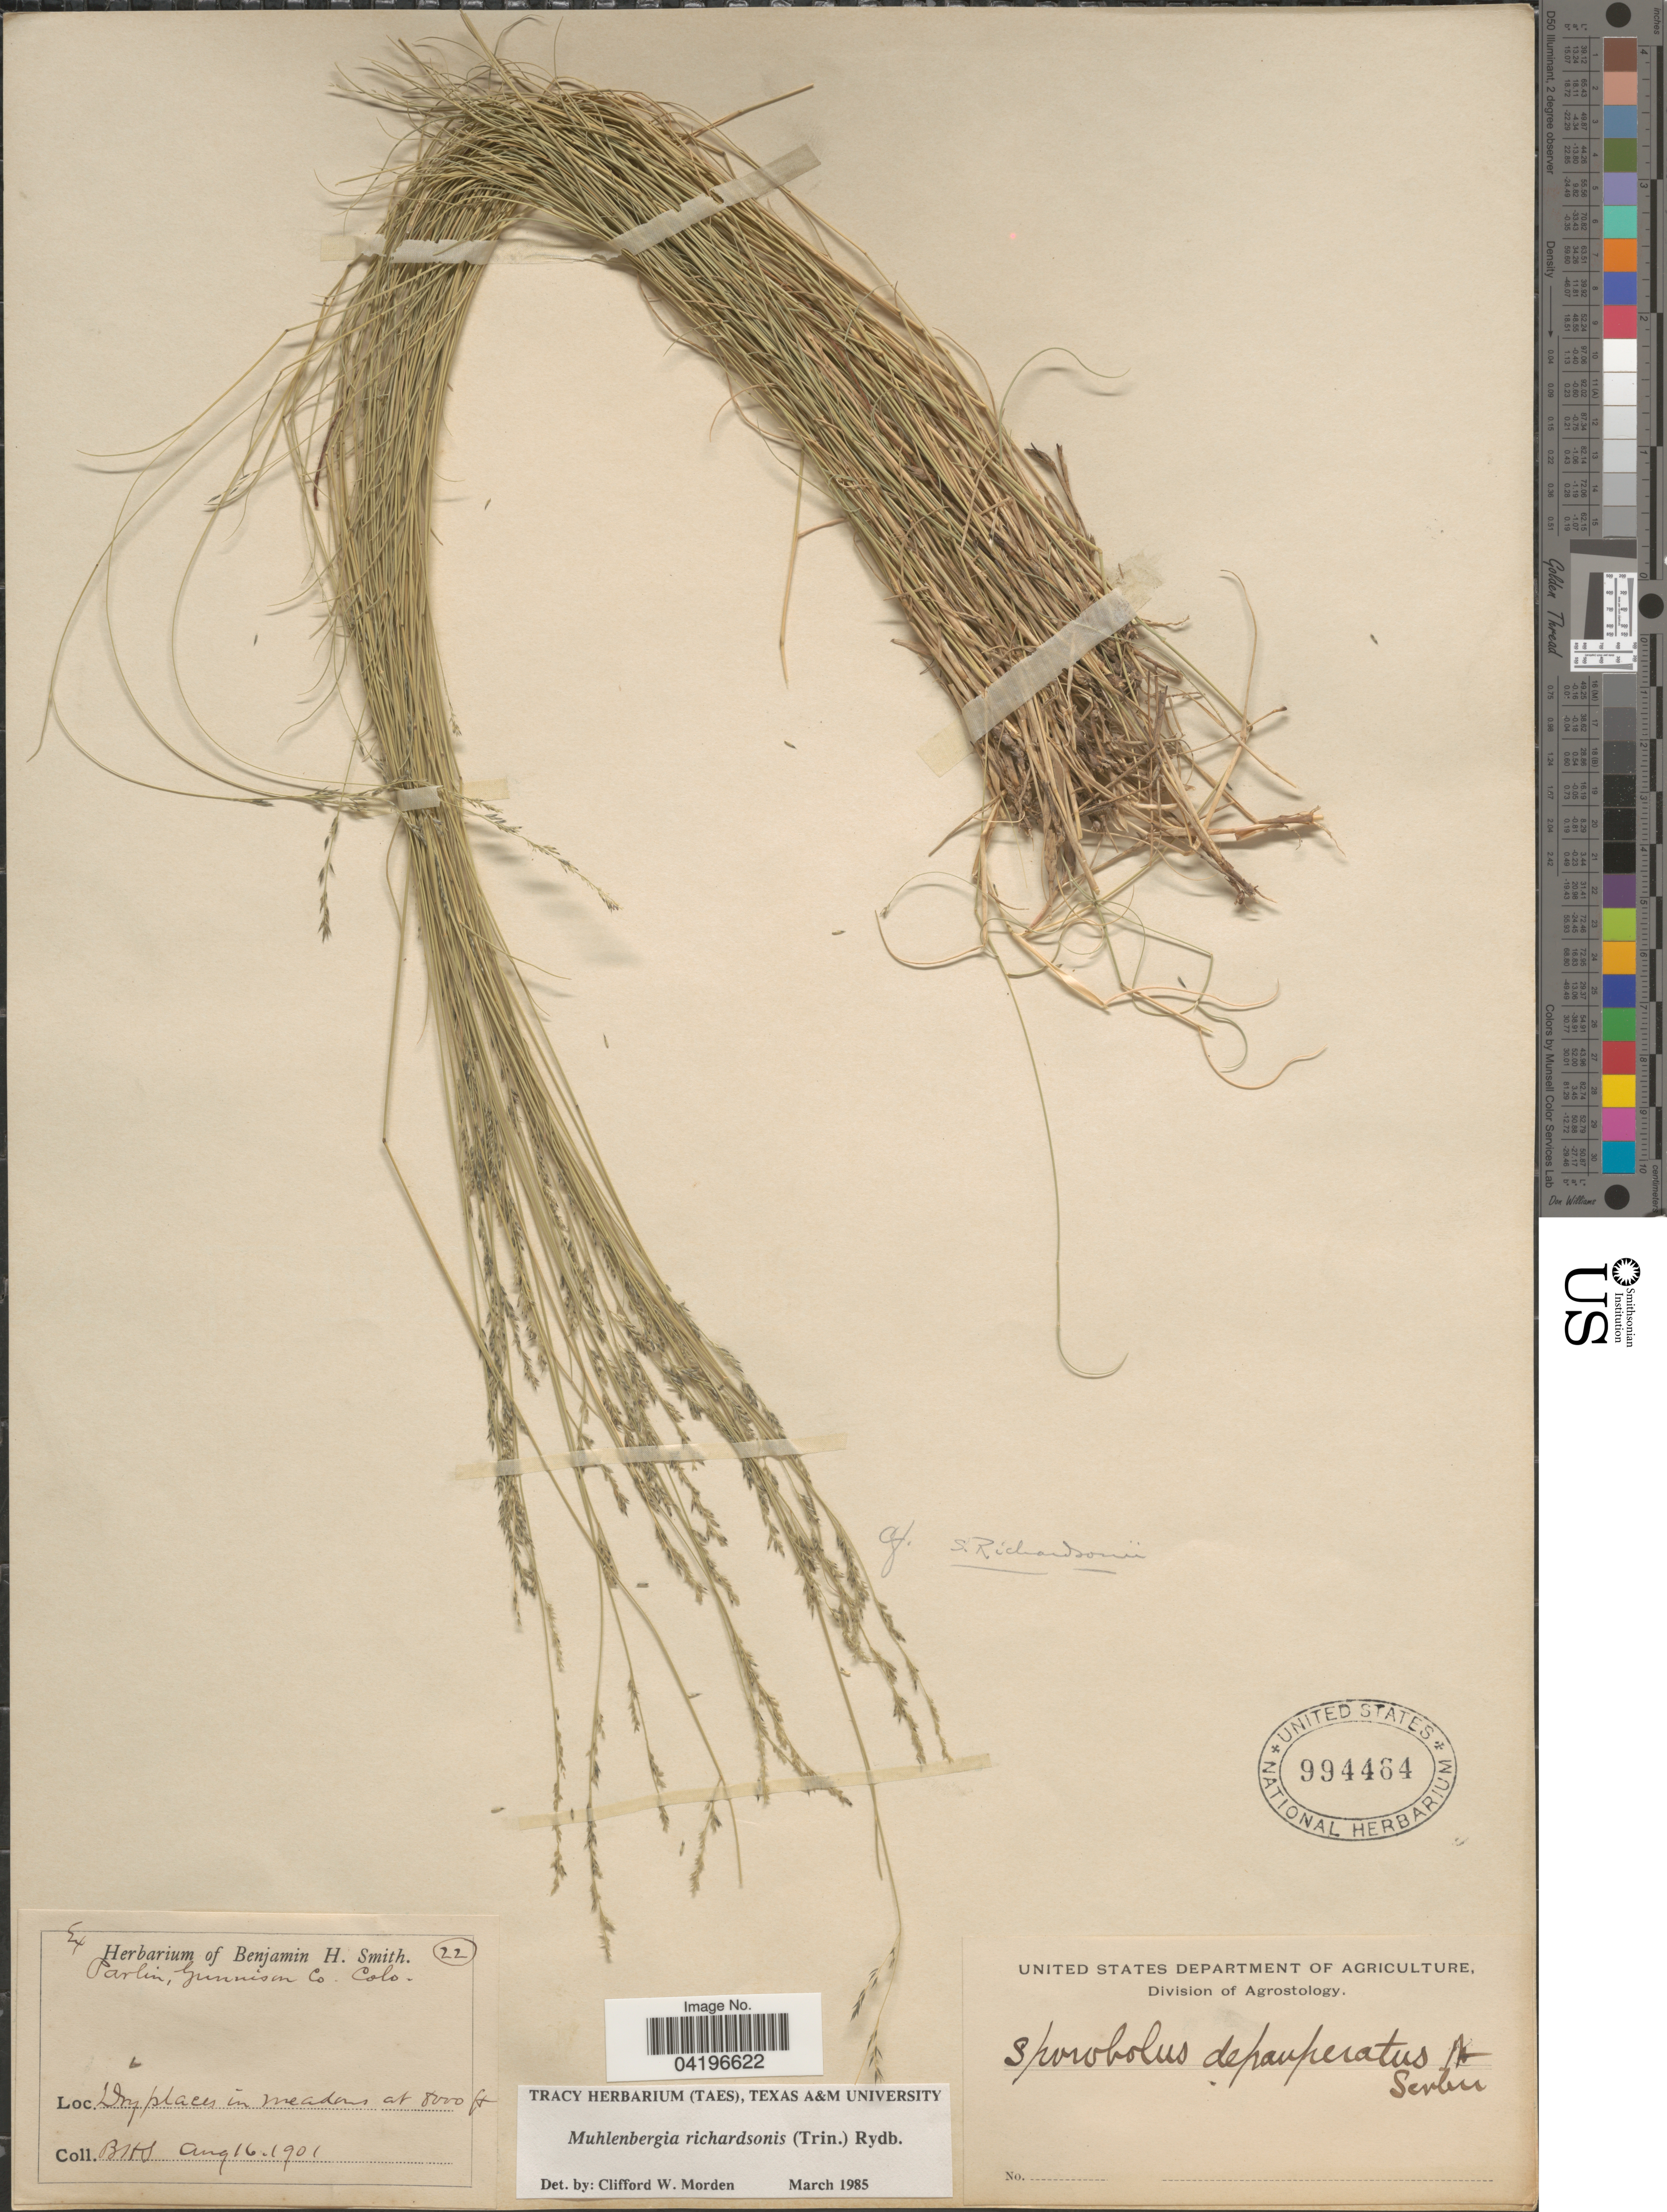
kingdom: Plantae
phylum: Tracheophyta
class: Liliopsida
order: Poales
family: Poaceae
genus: Muhlenbergia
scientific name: Muhlenbergia richardsonis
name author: (Trin.) Rydb.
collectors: B. H. Smith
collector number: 22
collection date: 1901-08-16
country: United States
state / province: Colorado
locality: Parlin, Gunnison Co.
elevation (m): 2438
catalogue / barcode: US 994464